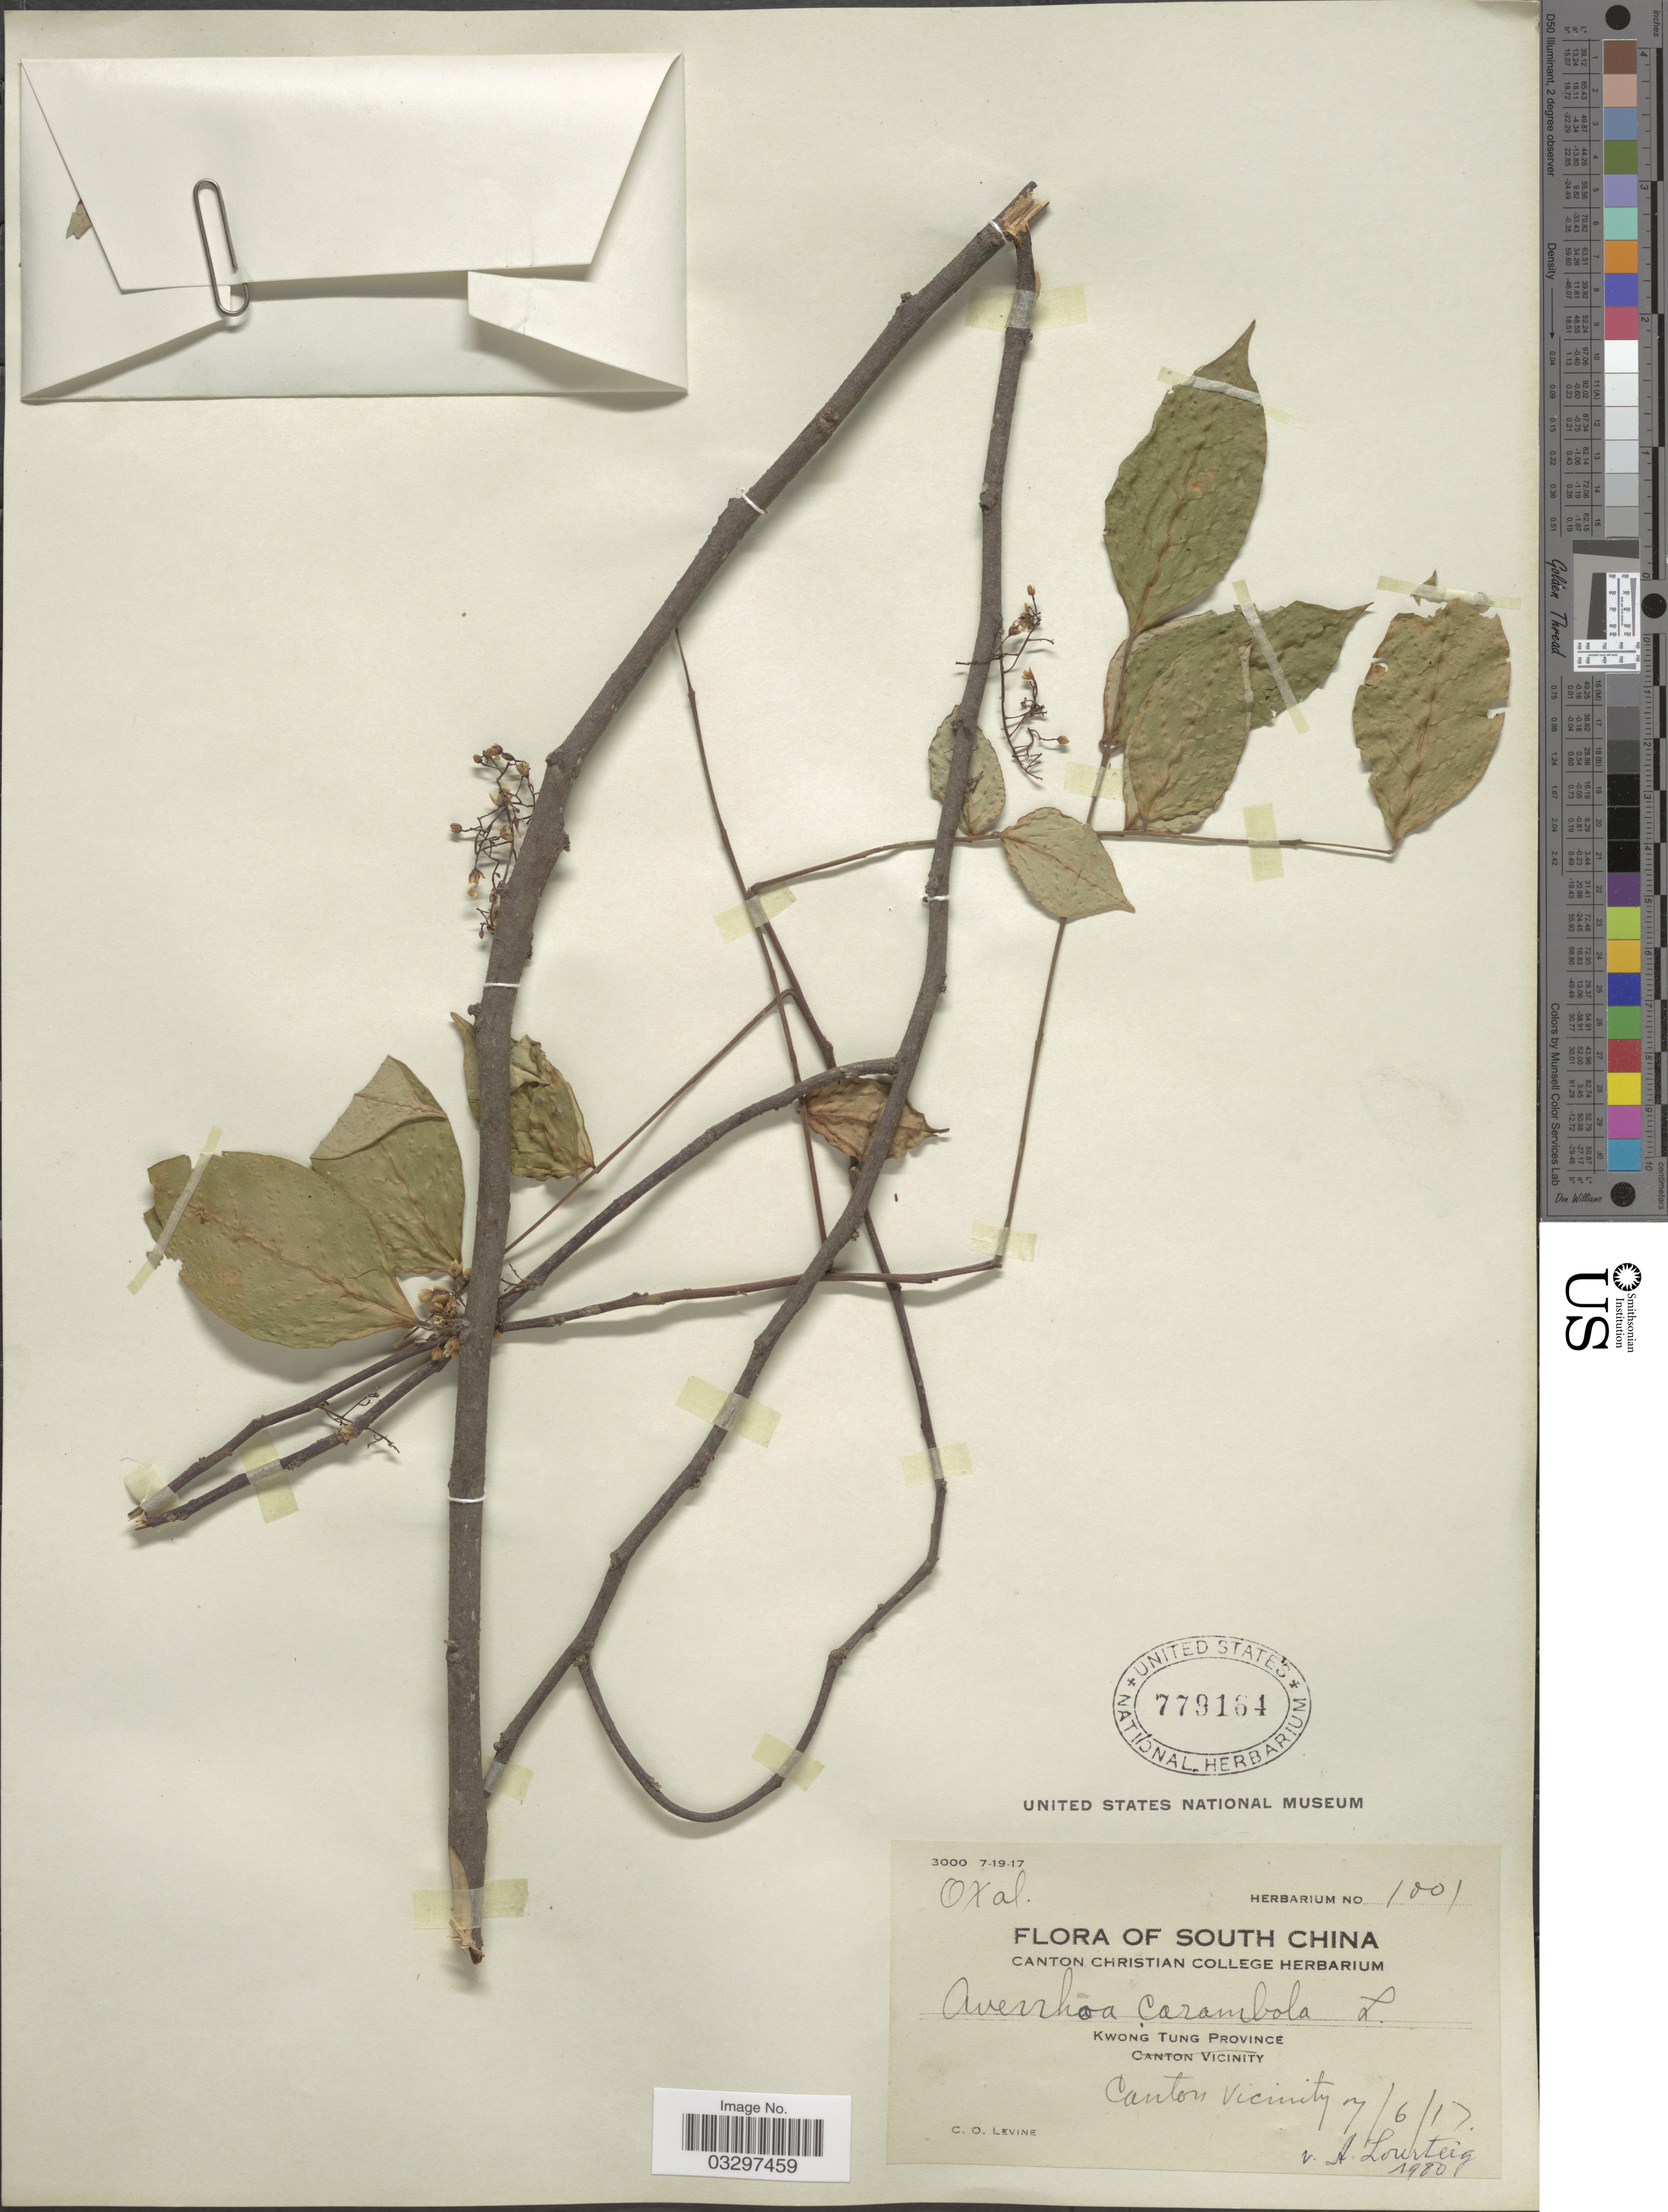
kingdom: Plantae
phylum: Tracheophyta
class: Magnoliopsida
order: Oxalidales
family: Oxalidaceae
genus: Averrhoa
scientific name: Averrhoa carambola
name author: L.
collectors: C. O. Levine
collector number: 1001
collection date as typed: Transcribed d/m/y: 7/6/17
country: China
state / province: Guangdong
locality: Kwong Tung Province, Canton Vicinity.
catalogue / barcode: US 779164